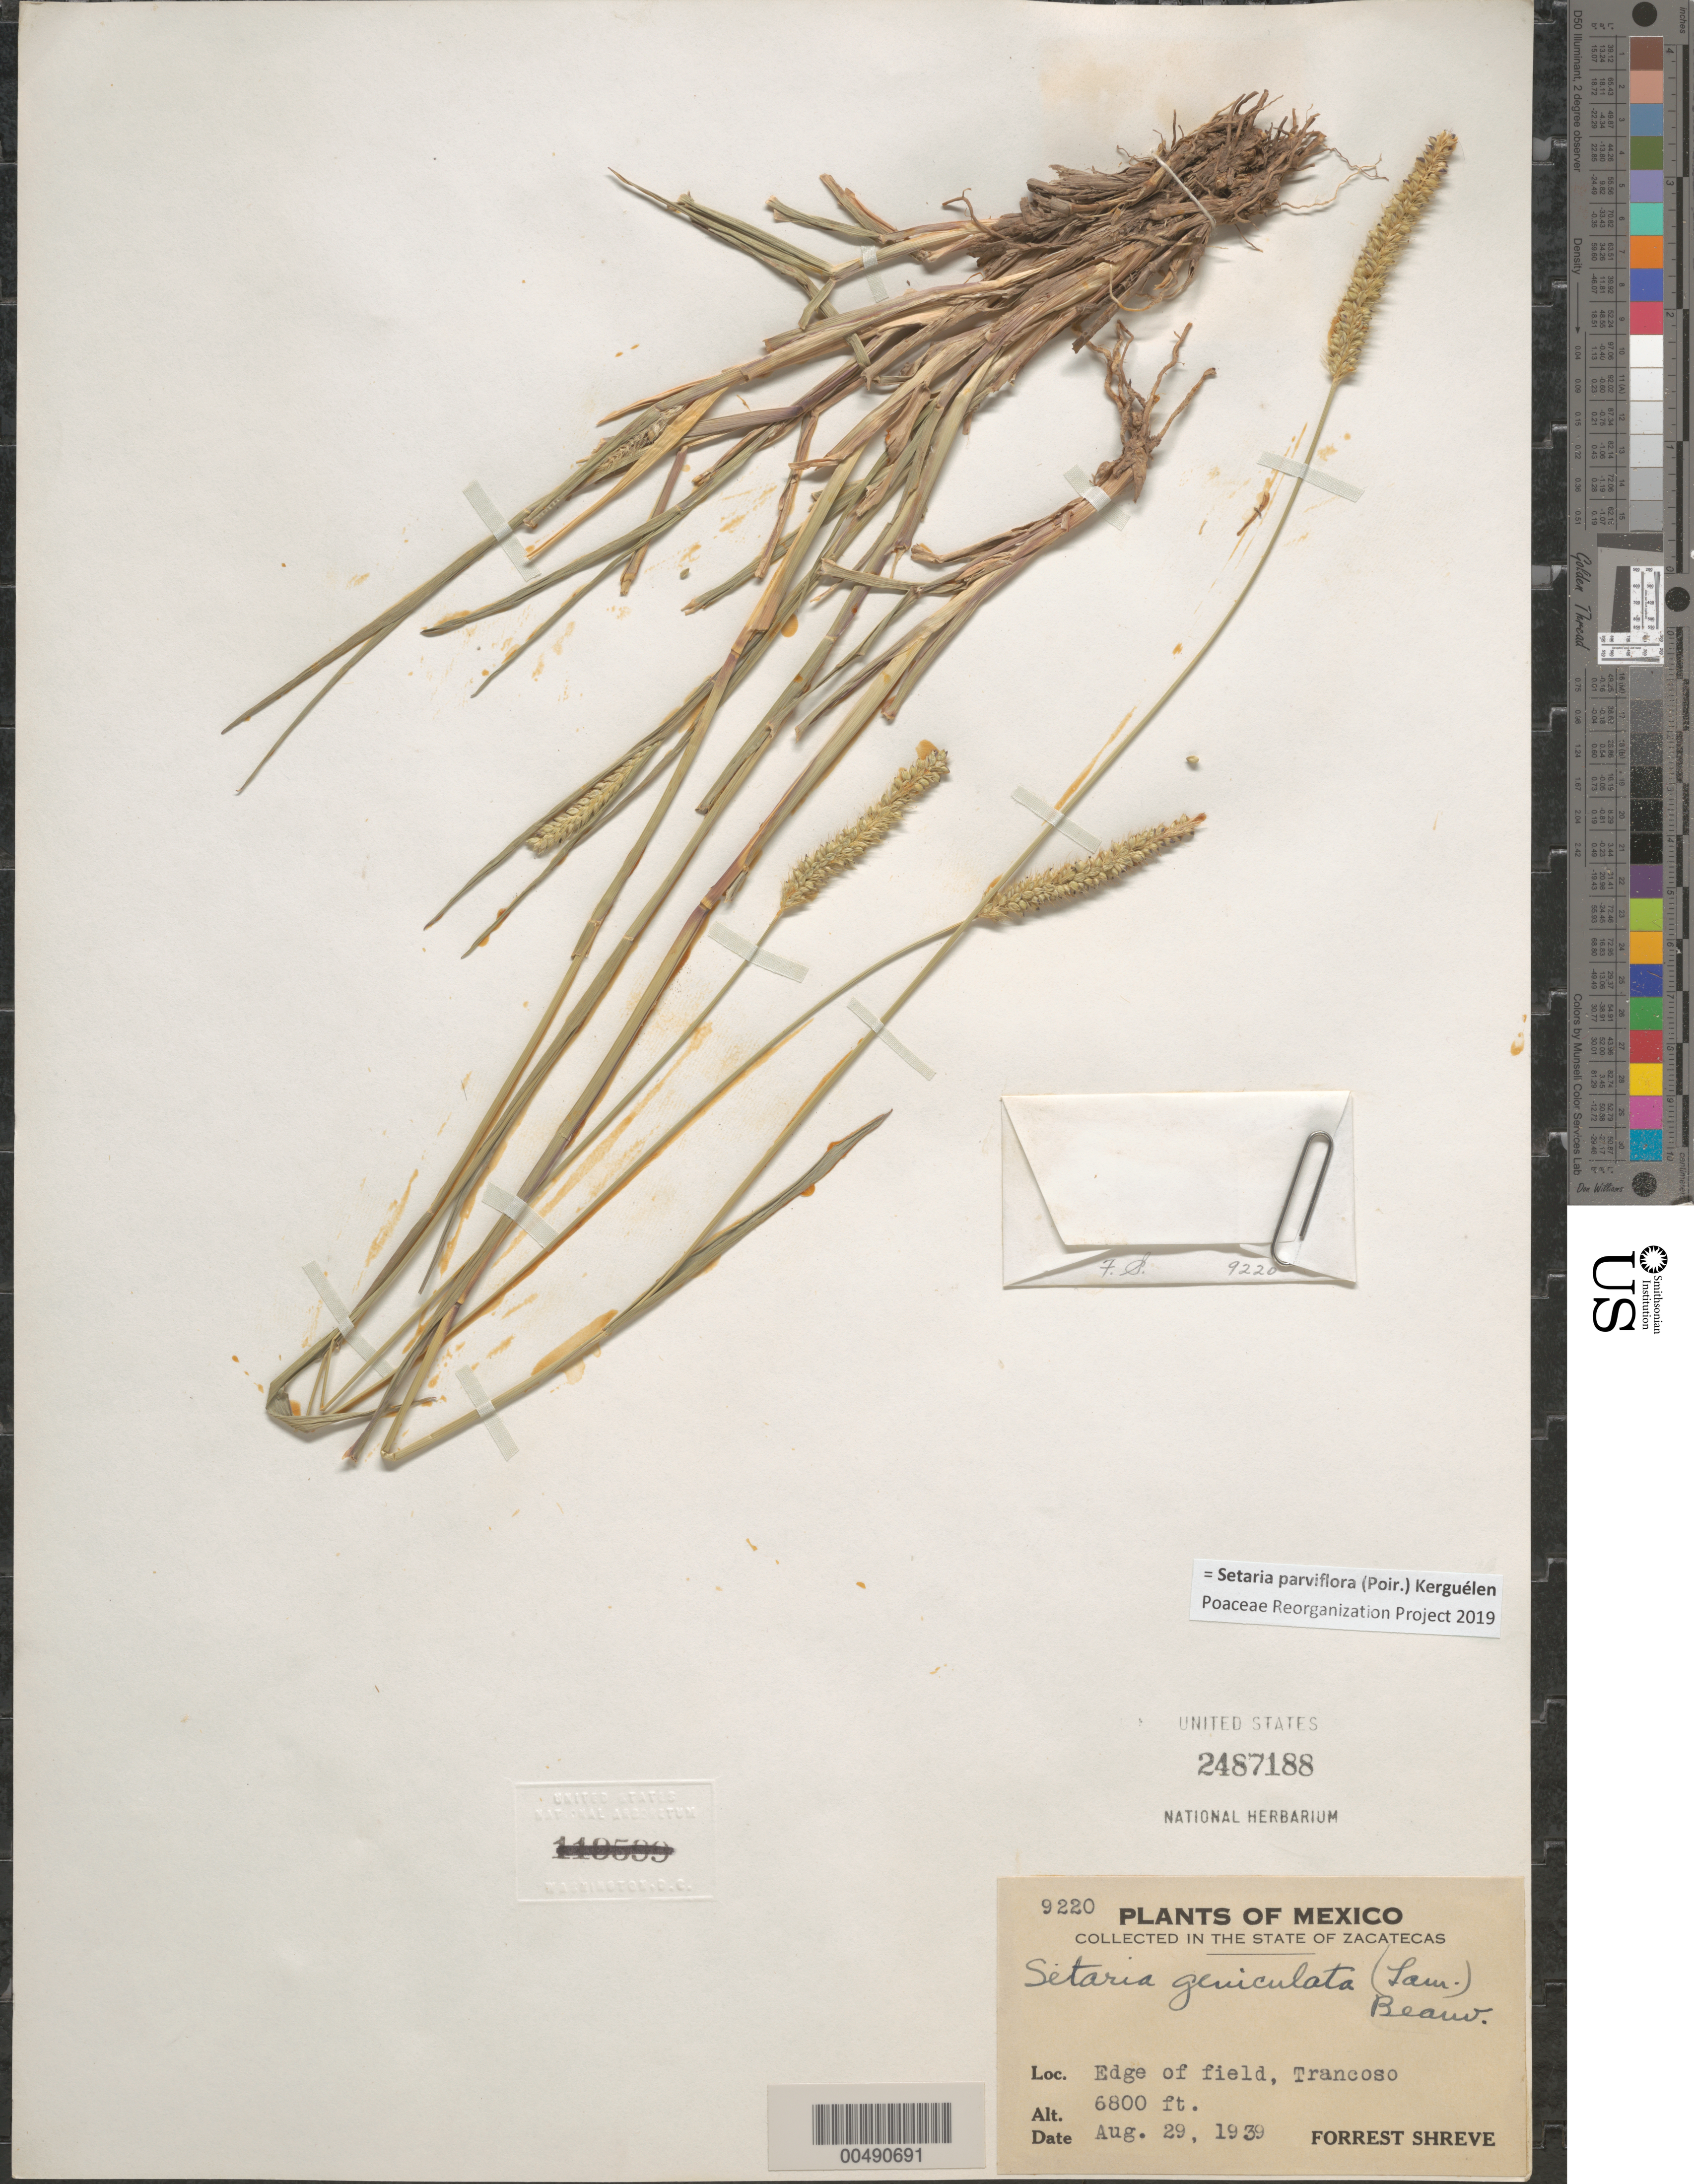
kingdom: Plantae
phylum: Tracheophyta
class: Liliopsida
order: Poales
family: Poaceae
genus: Setaria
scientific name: Setaria parviflora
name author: (Poir.) Kerguélen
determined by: Poaceae Reorganization Project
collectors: F. Shreve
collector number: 9220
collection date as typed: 29 Aug 1939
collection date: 1939-08-29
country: Mexico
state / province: Zacatecas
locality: Trancoso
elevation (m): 2073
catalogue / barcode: US 2487188